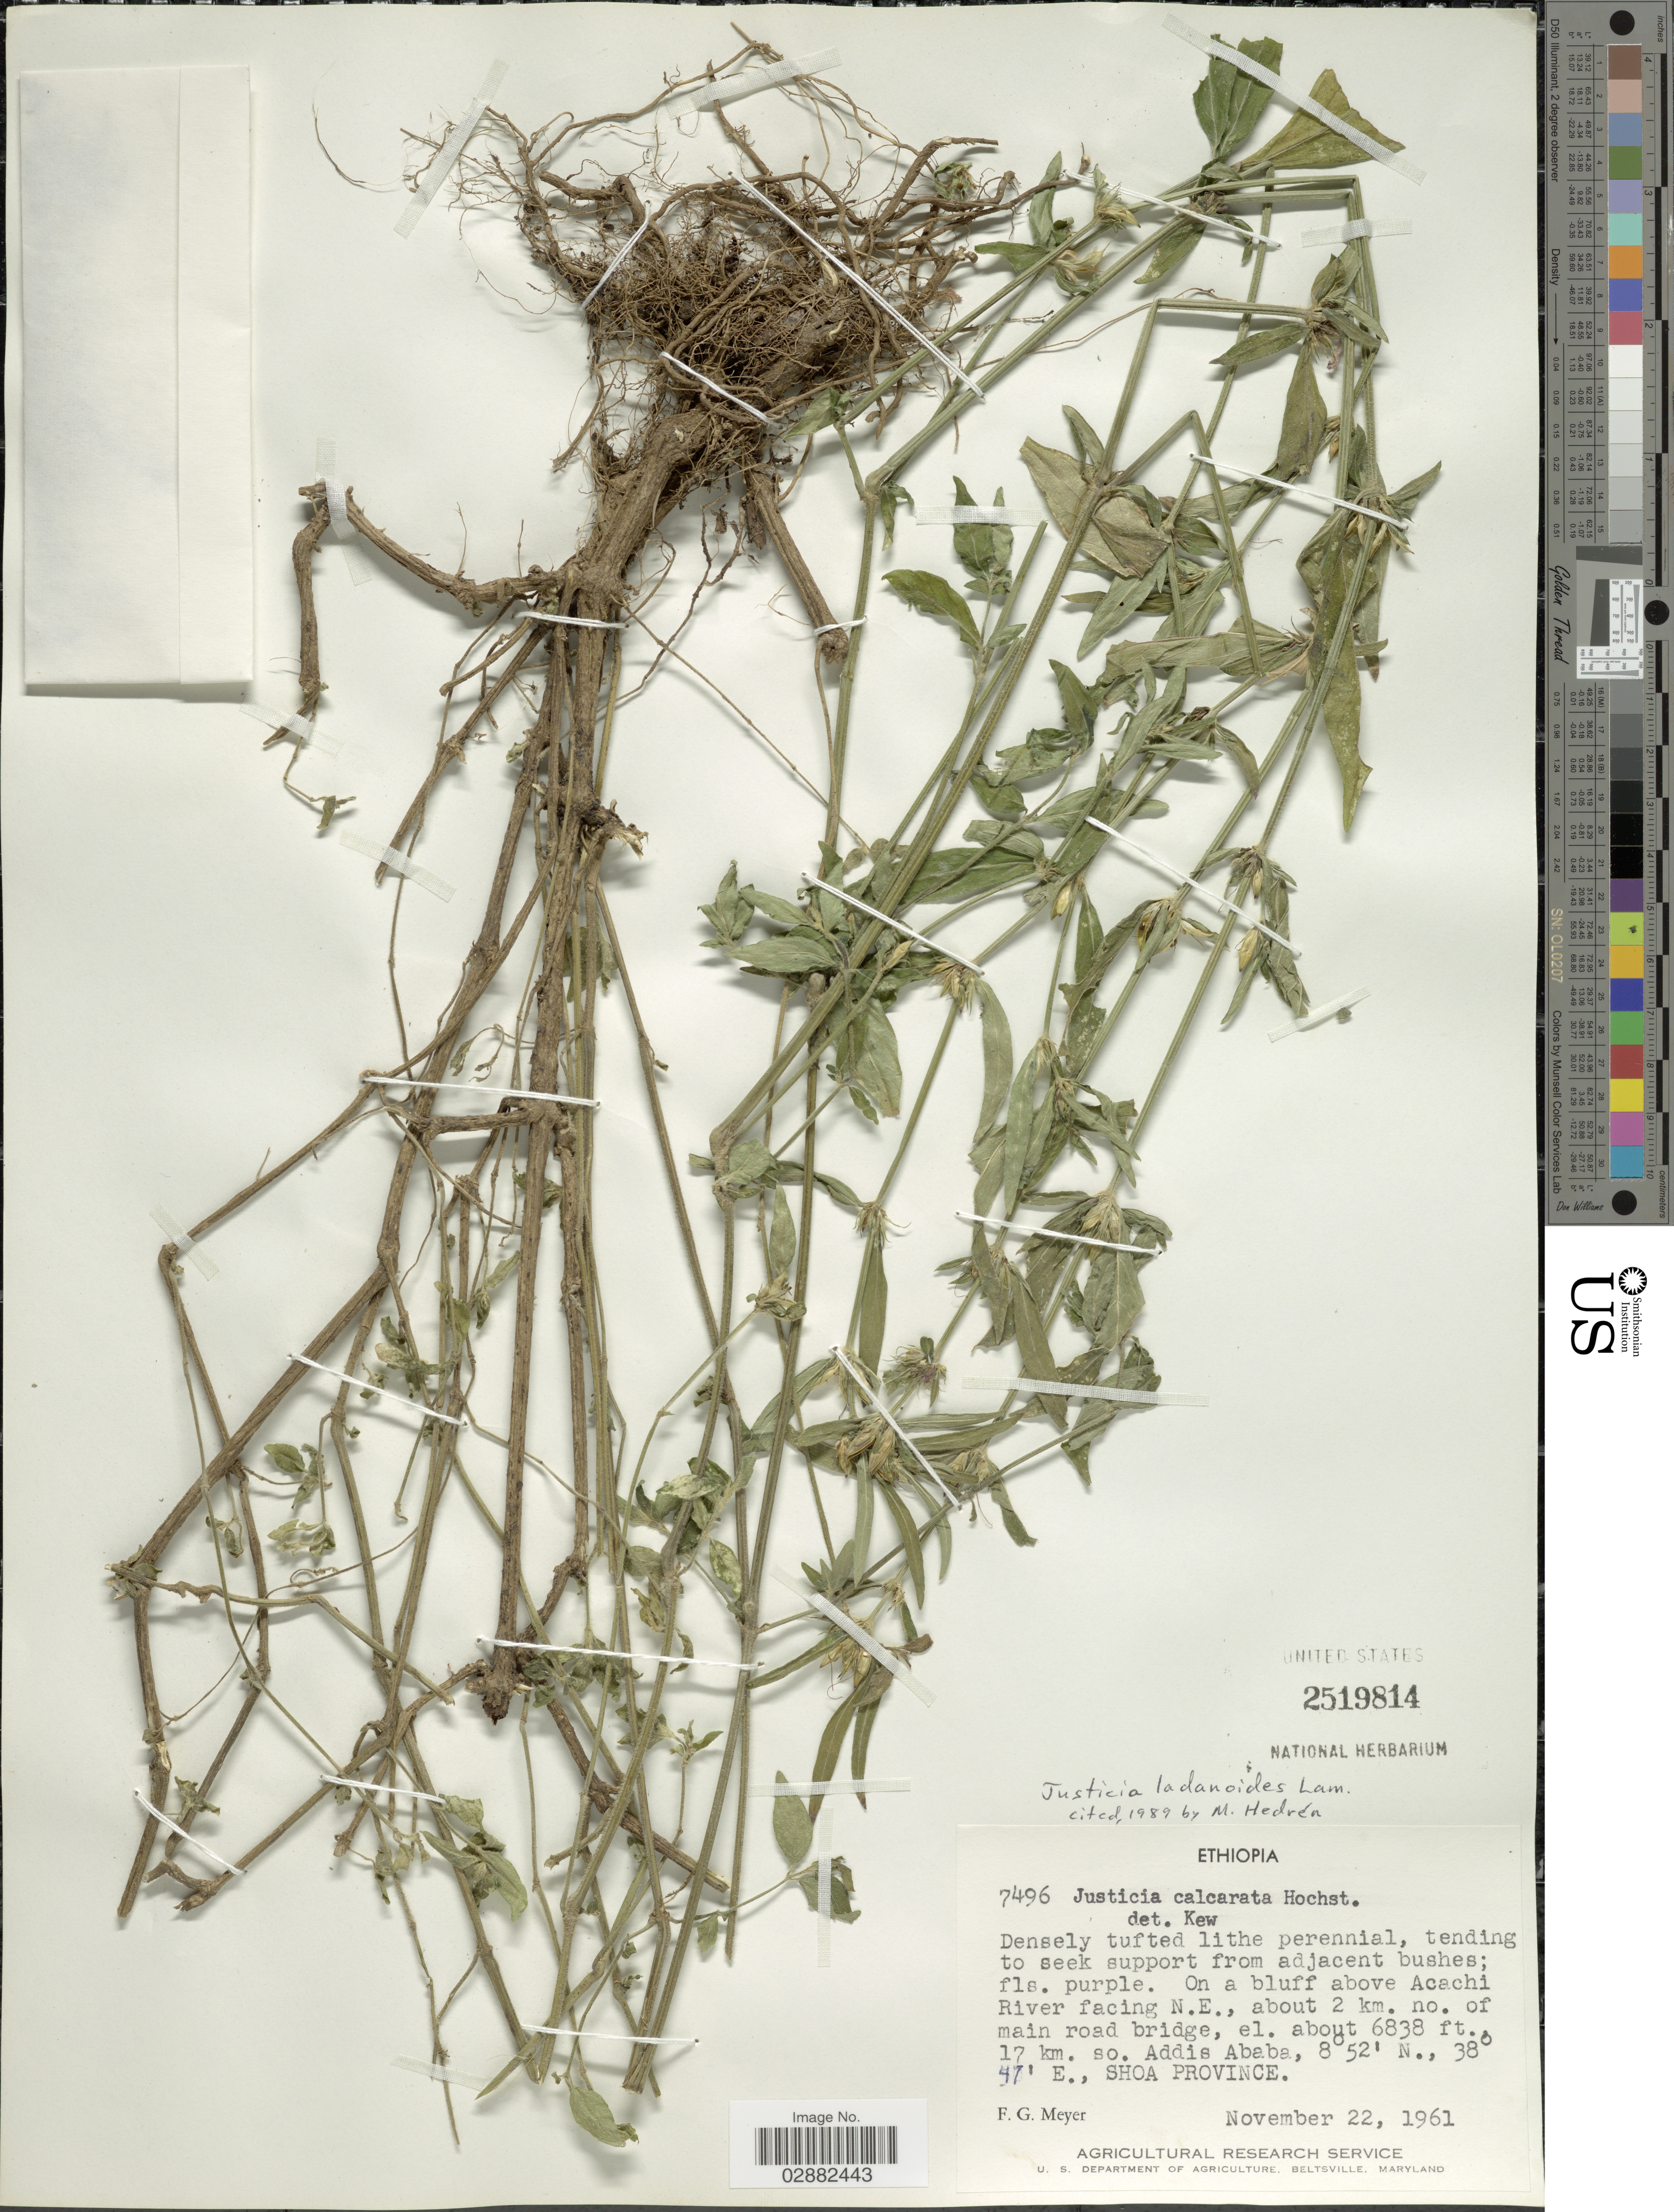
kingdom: Plantae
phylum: Tracheophyta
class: Magnoliopsida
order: Lamiales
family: Acanthaceae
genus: Justicia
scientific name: Justicia ladanoides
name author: Lam.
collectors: F. G. Meyer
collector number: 7496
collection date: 1961-11-22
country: Ethiopia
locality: On a bluff above Acachi River facing N.E., about 2 km. no. of main road bridge, 17 km. so. Addis Ababa, Shoa Province.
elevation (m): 2093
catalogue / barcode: US 2519814